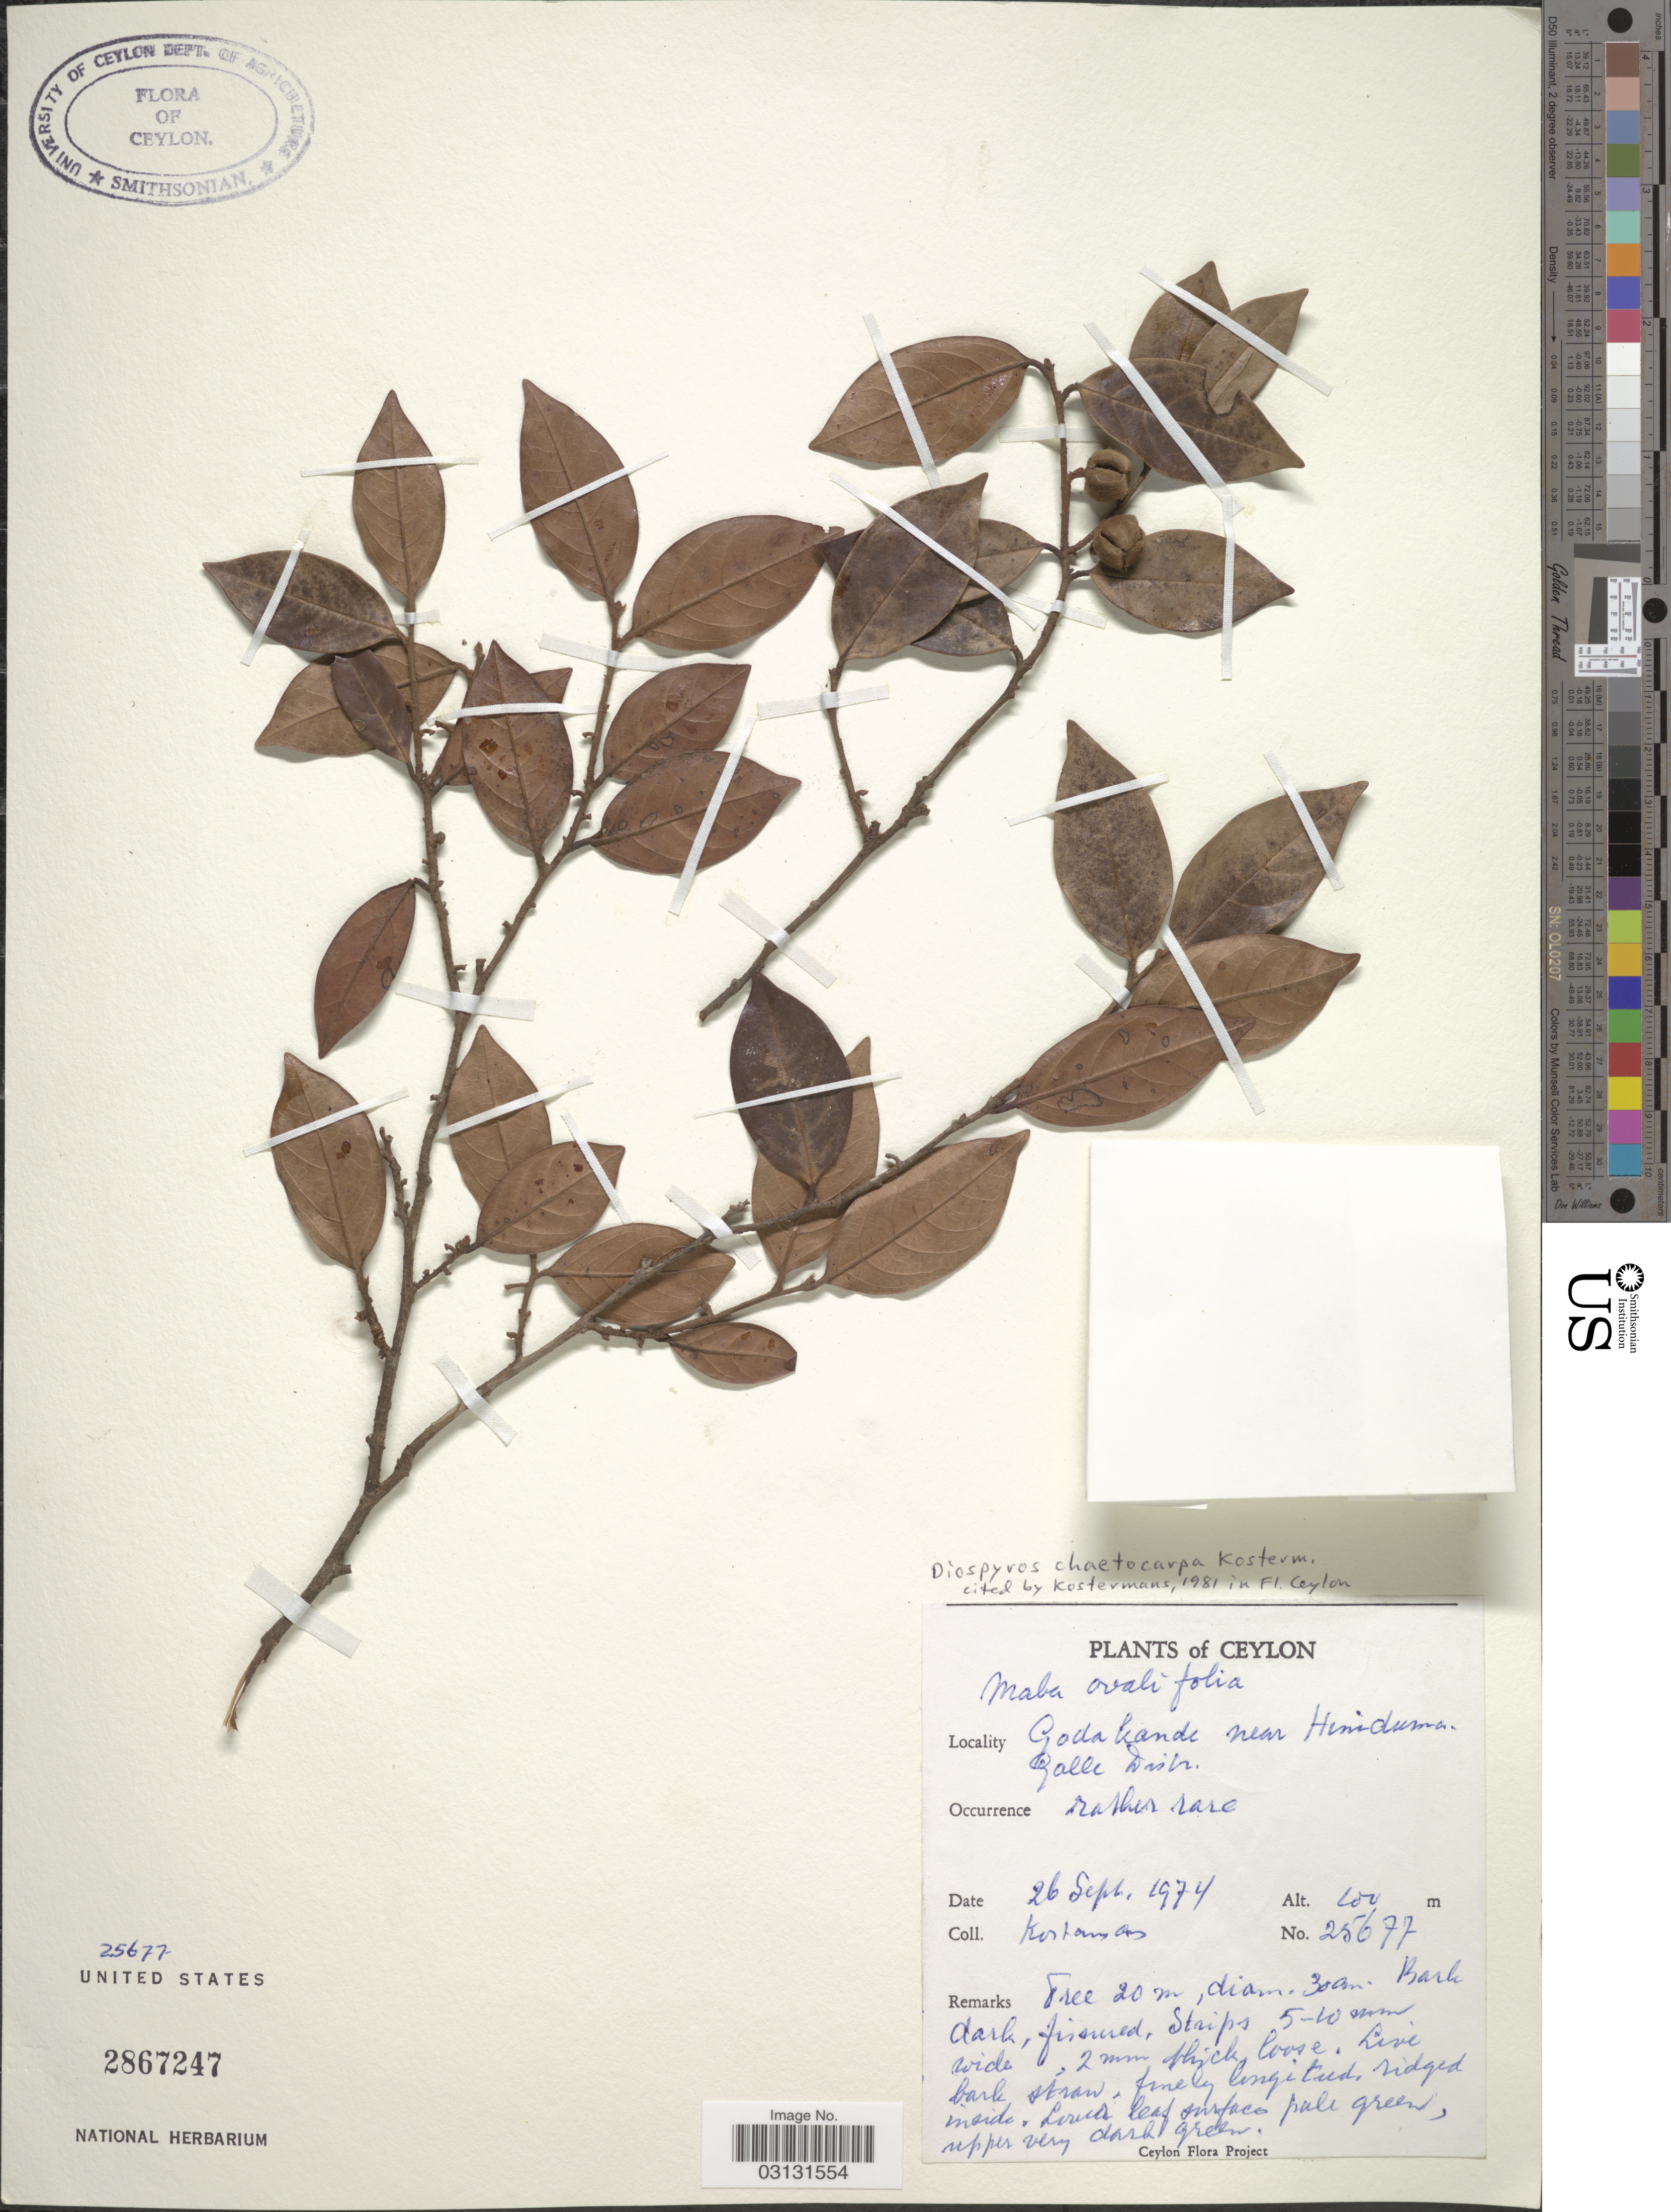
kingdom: Plantae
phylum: Tracheophyta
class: Magnoliopsida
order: Ericales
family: Ebenaceae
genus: Diospyros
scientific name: Diospyros chaetocarpa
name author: Kosterm.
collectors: Kostermans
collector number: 25677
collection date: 1974-09-26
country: Sri Lanka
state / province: Southern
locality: Ceylon. Godakande near Hiniduma. Galle Distr.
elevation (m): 100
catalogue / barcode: US 2867247